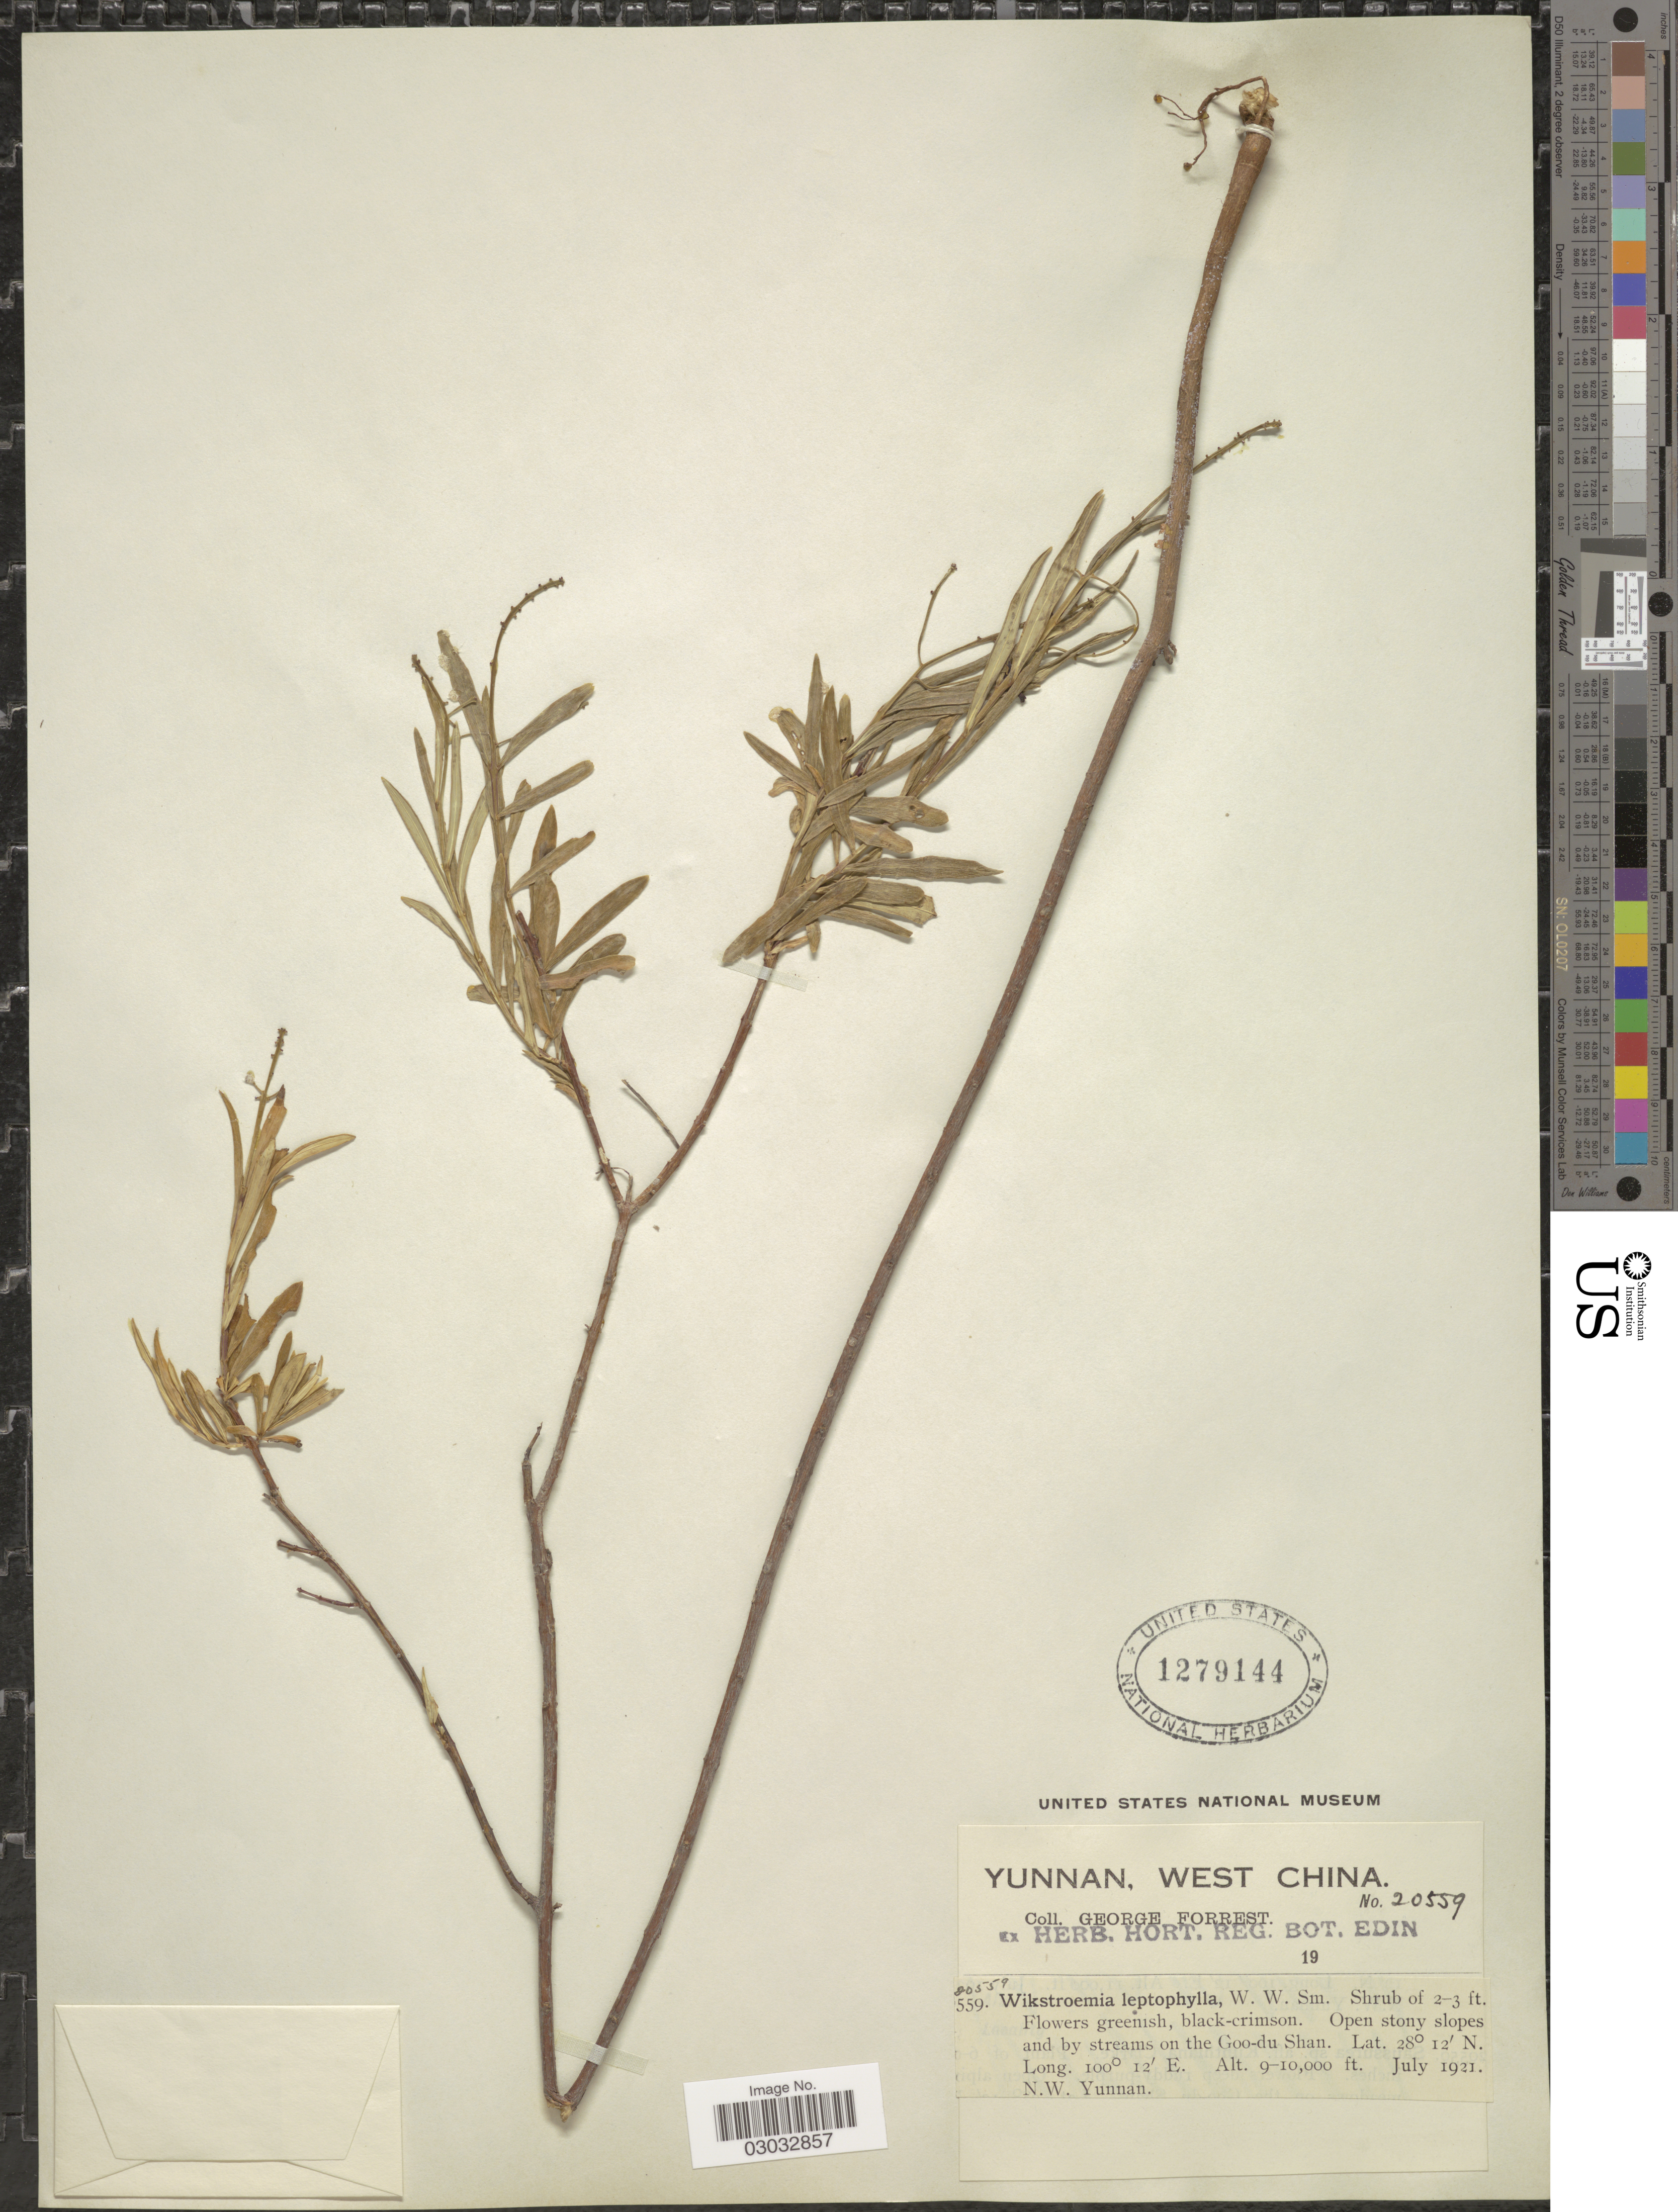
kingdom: Plantae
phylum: Tracheophyta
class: Magnoliopsida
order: Malvales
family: Thymelaeaceae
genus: Wikstroemia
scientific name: Wikstroemia leptophylla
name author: W.W. Sm.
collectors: G. Forrest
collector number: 20559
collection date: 1921-07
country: China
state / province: Yunnan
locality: West China, Open stony slopes and by streams on the Goo-du Shan, N.W. Yunnan.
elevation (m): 2743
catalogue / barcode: US 1279144